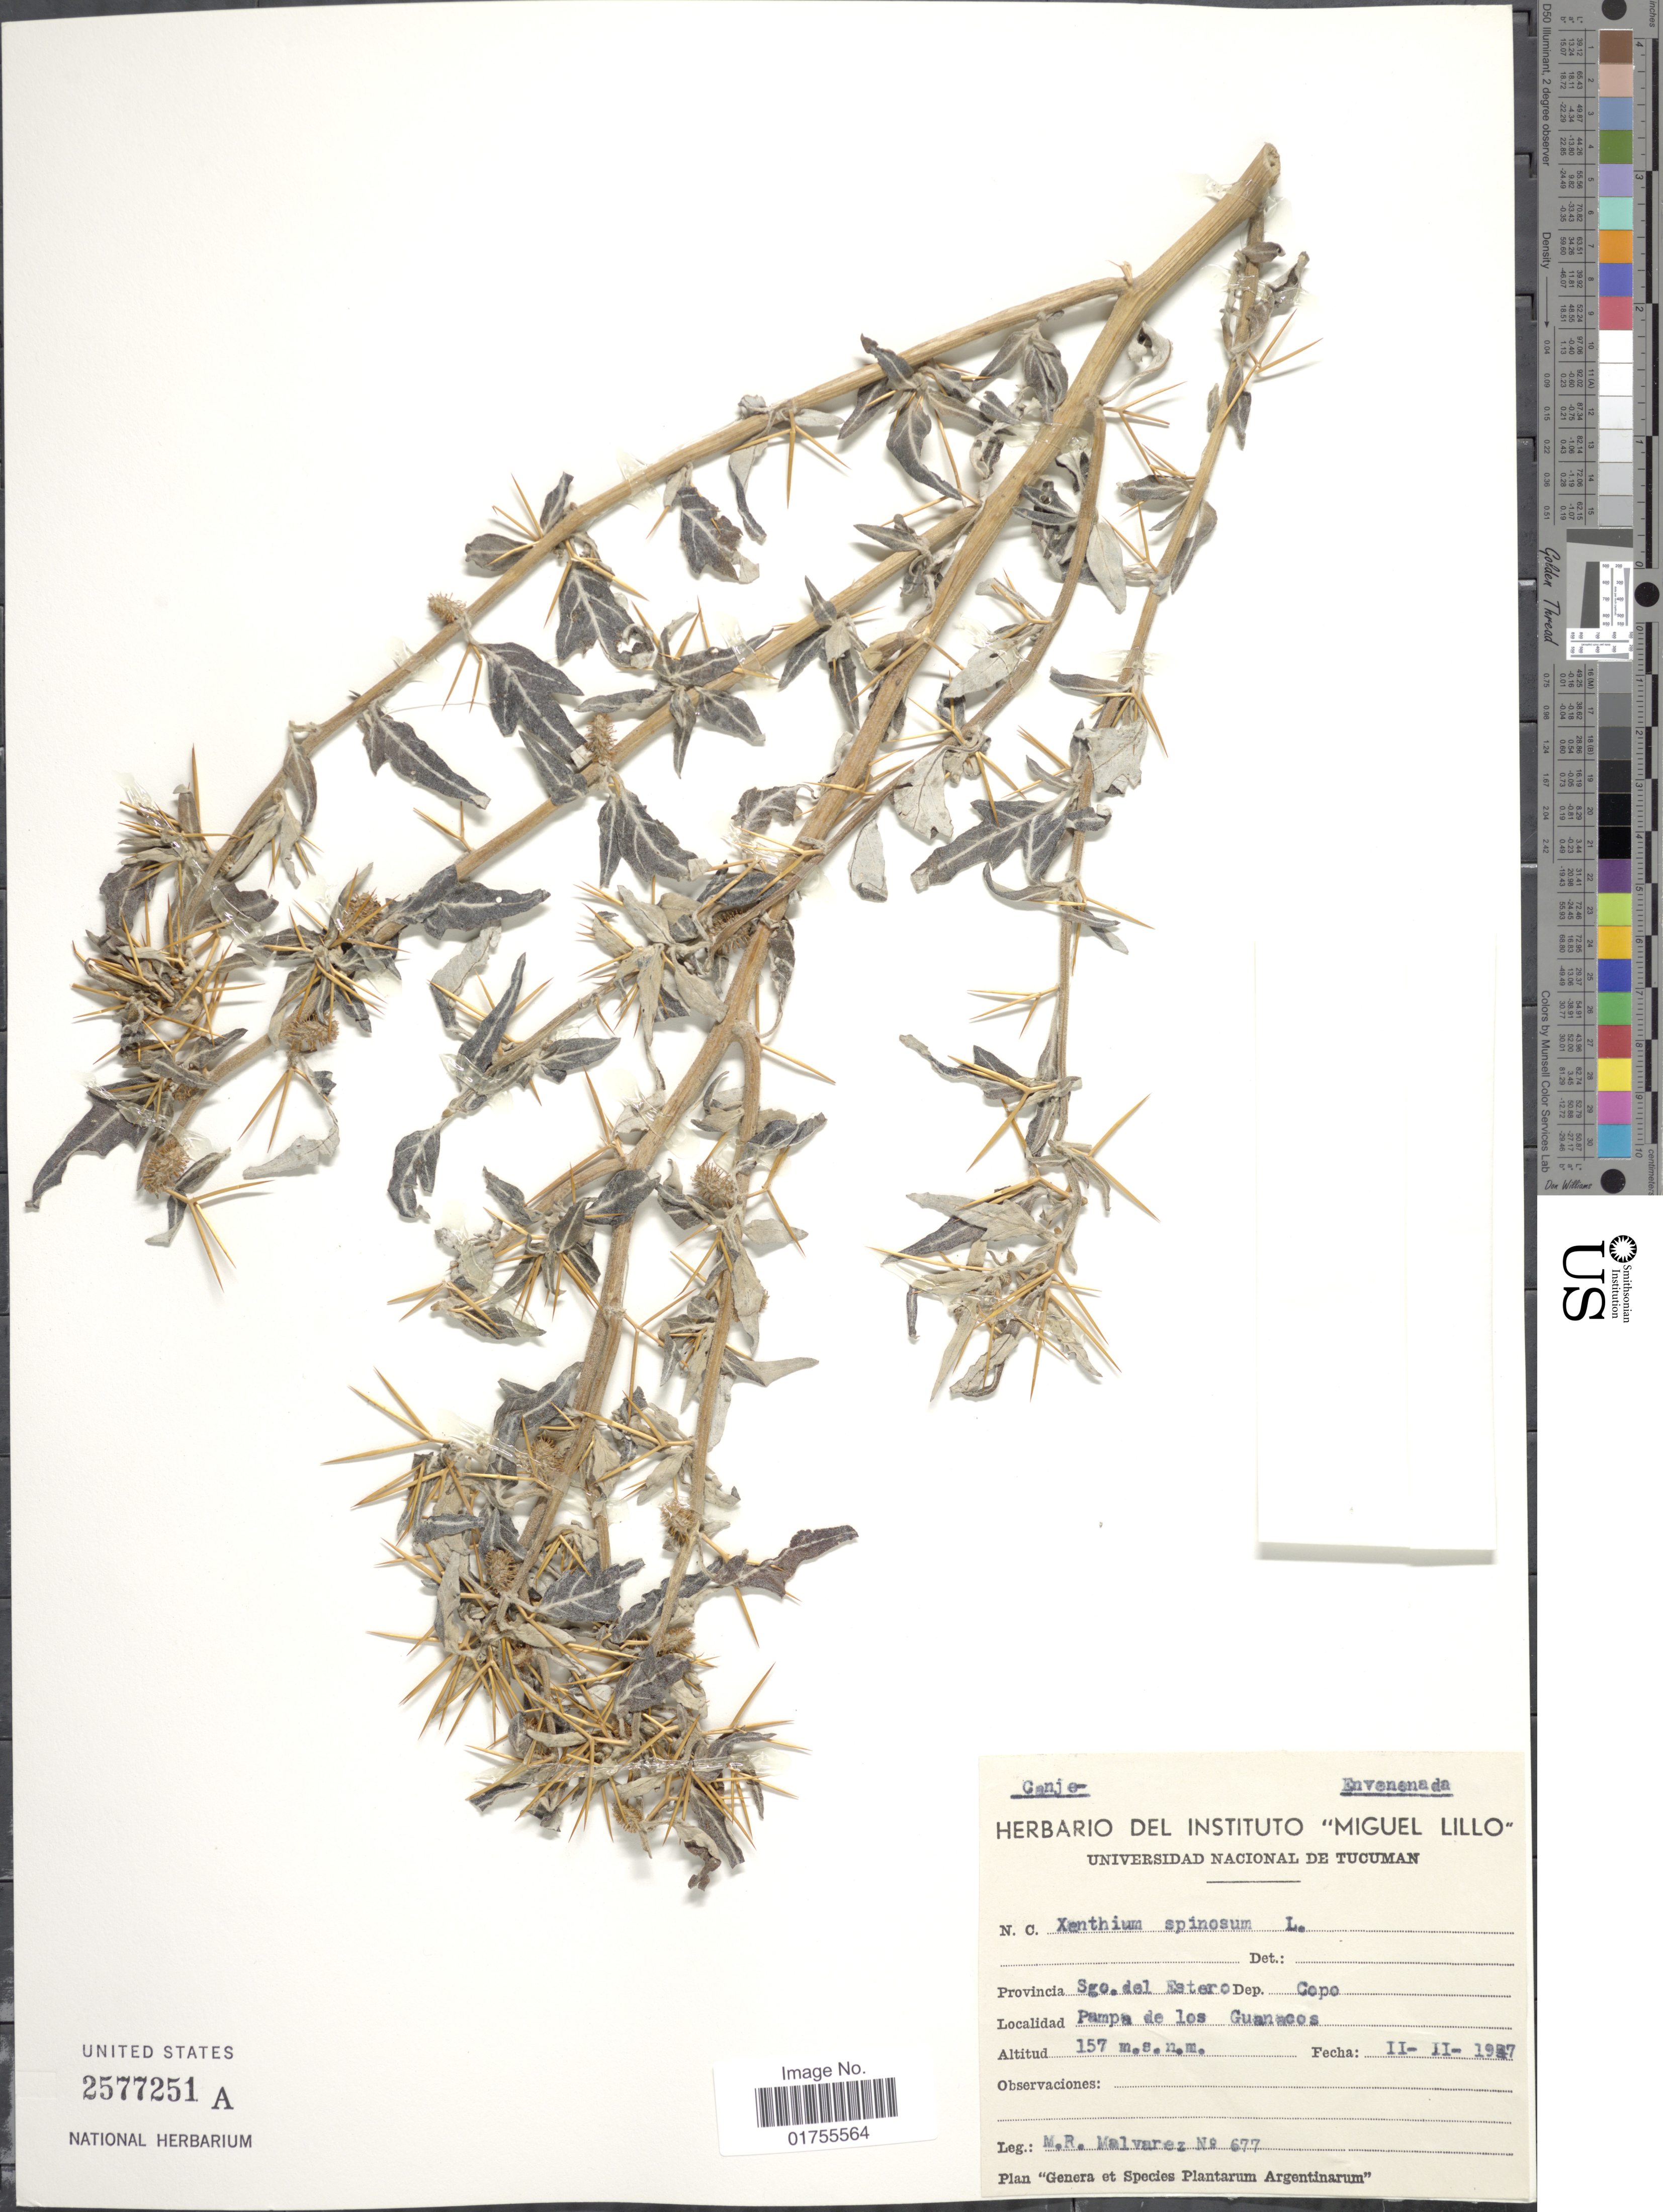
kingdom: Plantae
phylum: Tracheophyta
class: Magnoliopsida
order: Asterales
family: Asteraceae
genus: Xanthium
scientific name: Xanthium spinosum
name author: L.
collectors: M. Malvárez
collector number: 677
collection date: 1987-11-11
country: Argentina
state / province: Santiago del Estero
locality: Provincia: Sgo. del Estero, Dept. Copo, Pampa de los Guanacos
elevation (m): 157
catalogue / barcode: US 2577251A